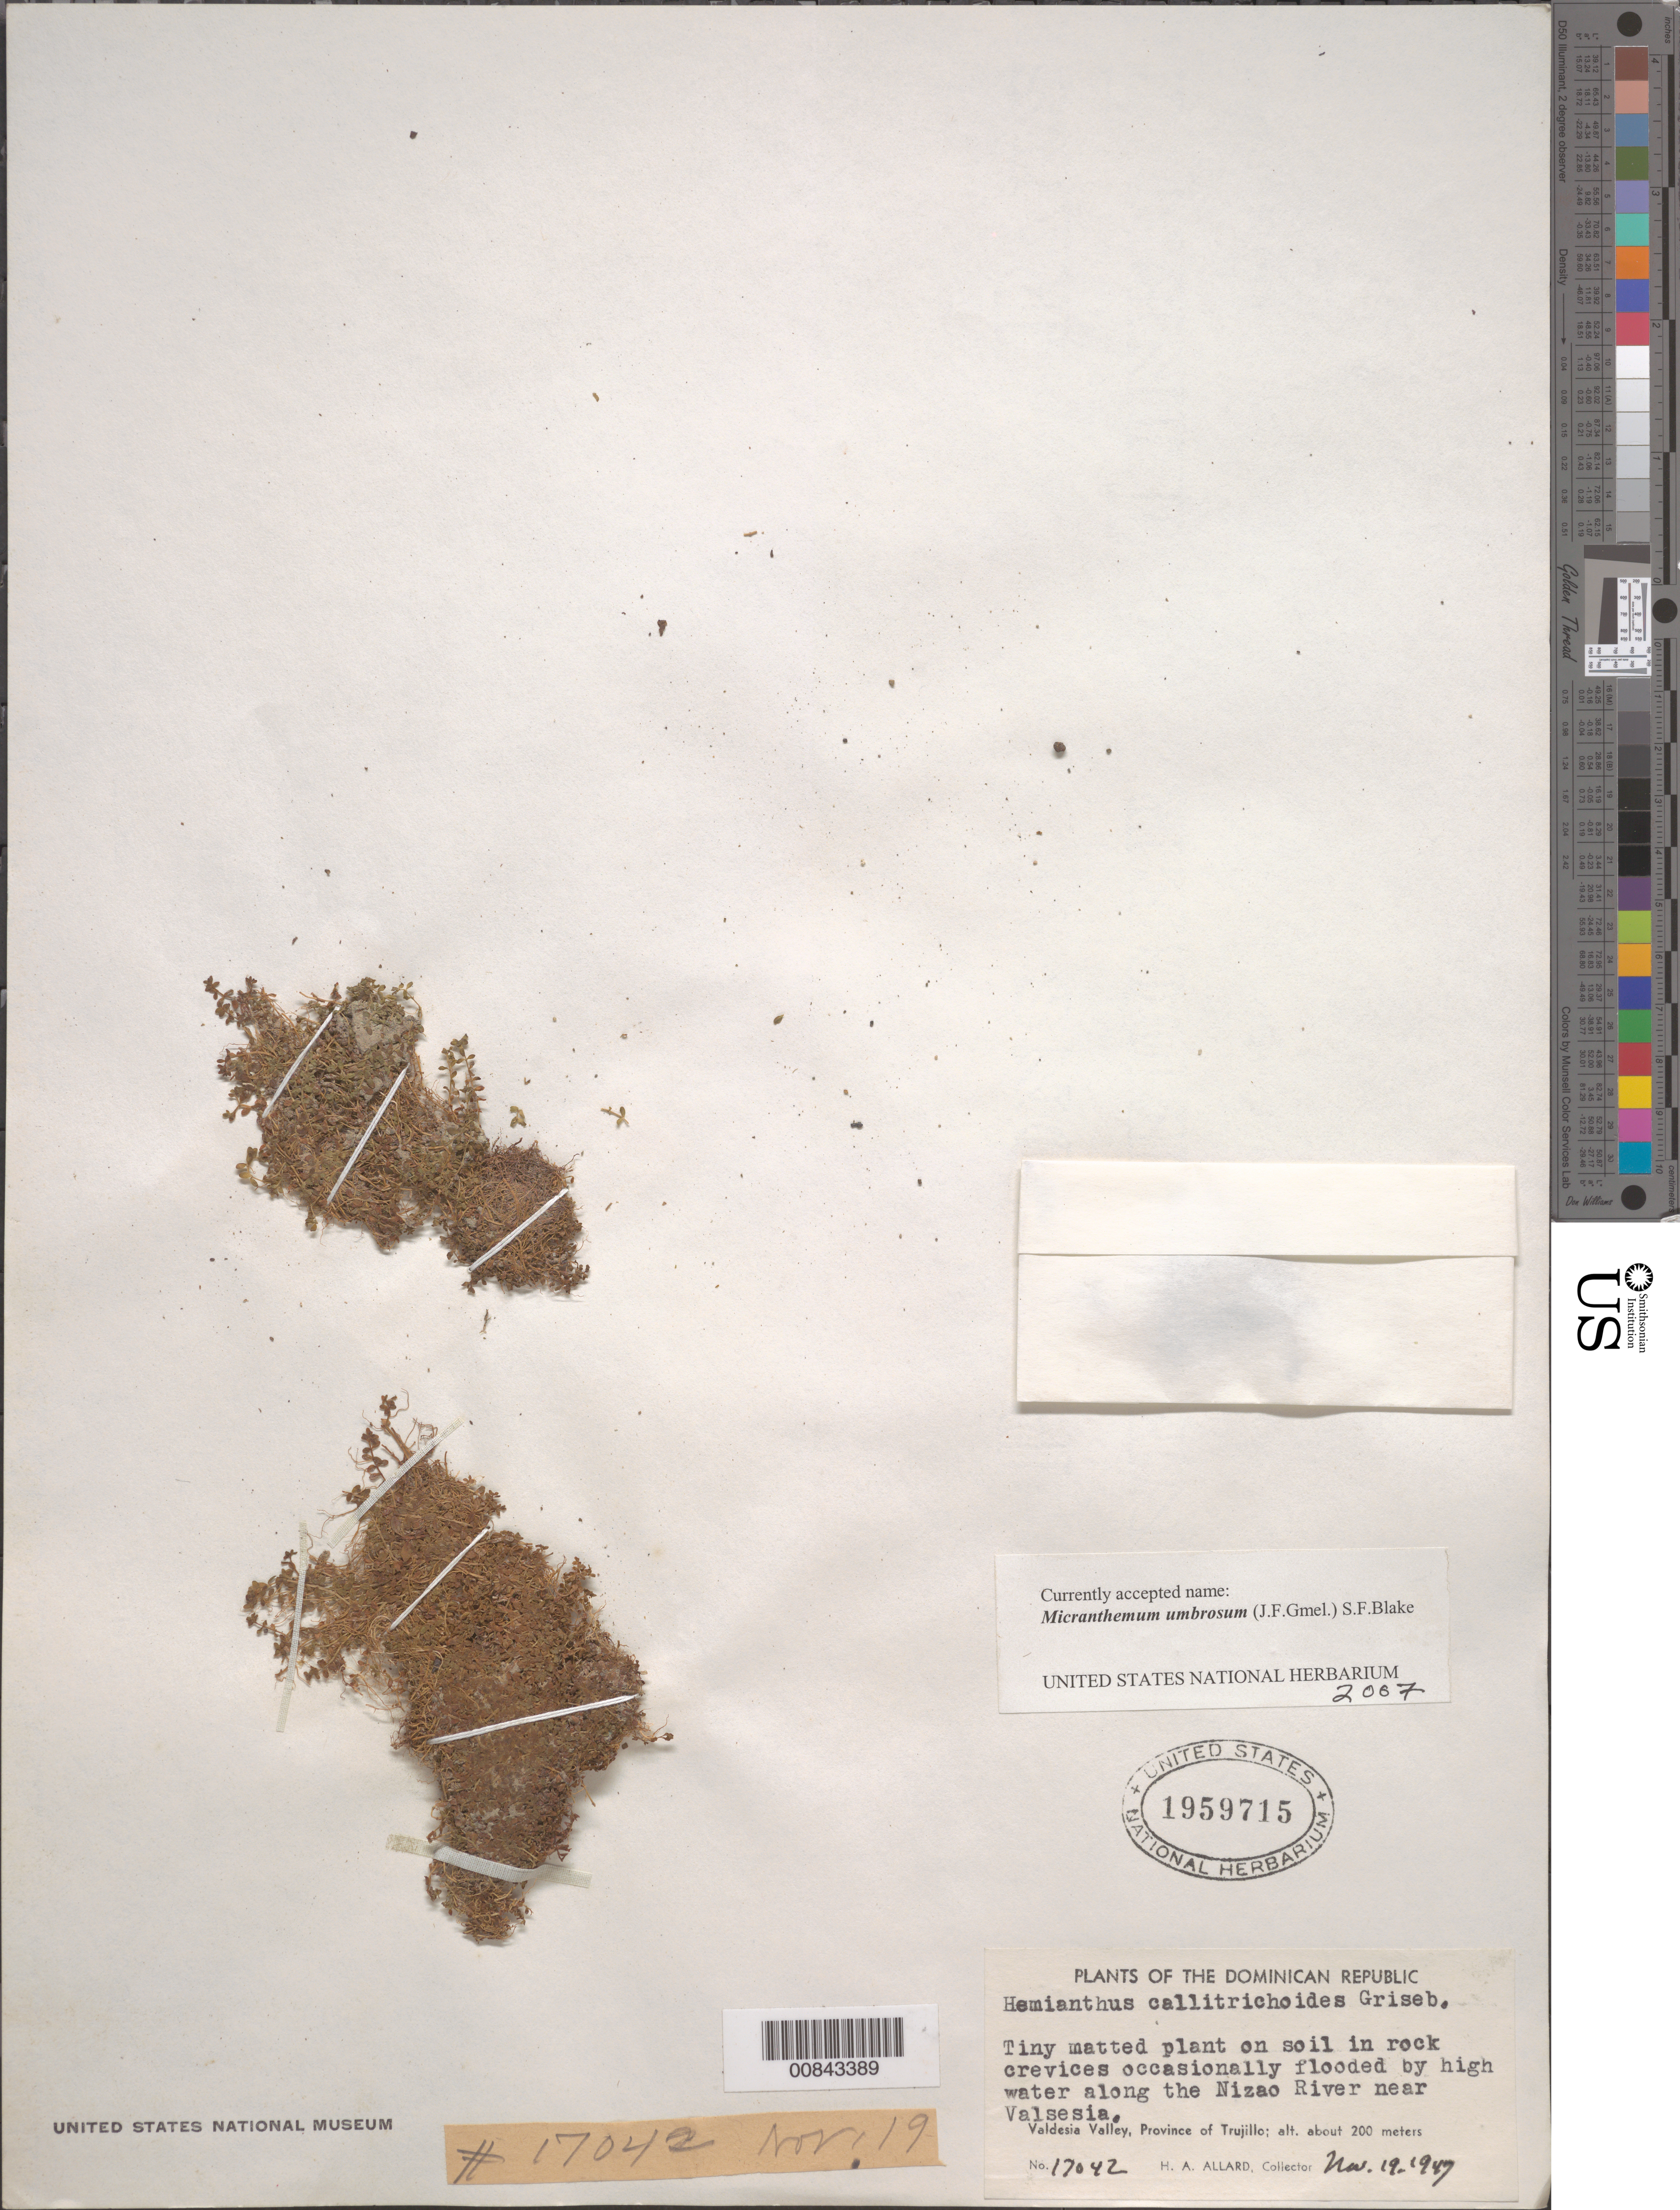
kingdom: Plantae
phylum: Tracheophyta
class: Magnoliopsida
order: Lamiales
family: Linderniaceae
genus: Micranthemum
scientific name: Micranthemum umbrosum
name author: (J.F. Gmel.) S.F. Blake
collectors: H. A. Allard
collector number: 17042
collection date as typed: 19 Nov 1947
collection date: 1947-11-19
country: Dominican Republic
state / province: Santo Domingo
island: Hispaniola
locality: Valdesia Valley, along the Nizao River near Valsesia.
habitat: On soil in rock crevices occasionally flooded by high water.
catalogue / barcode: US 1959715